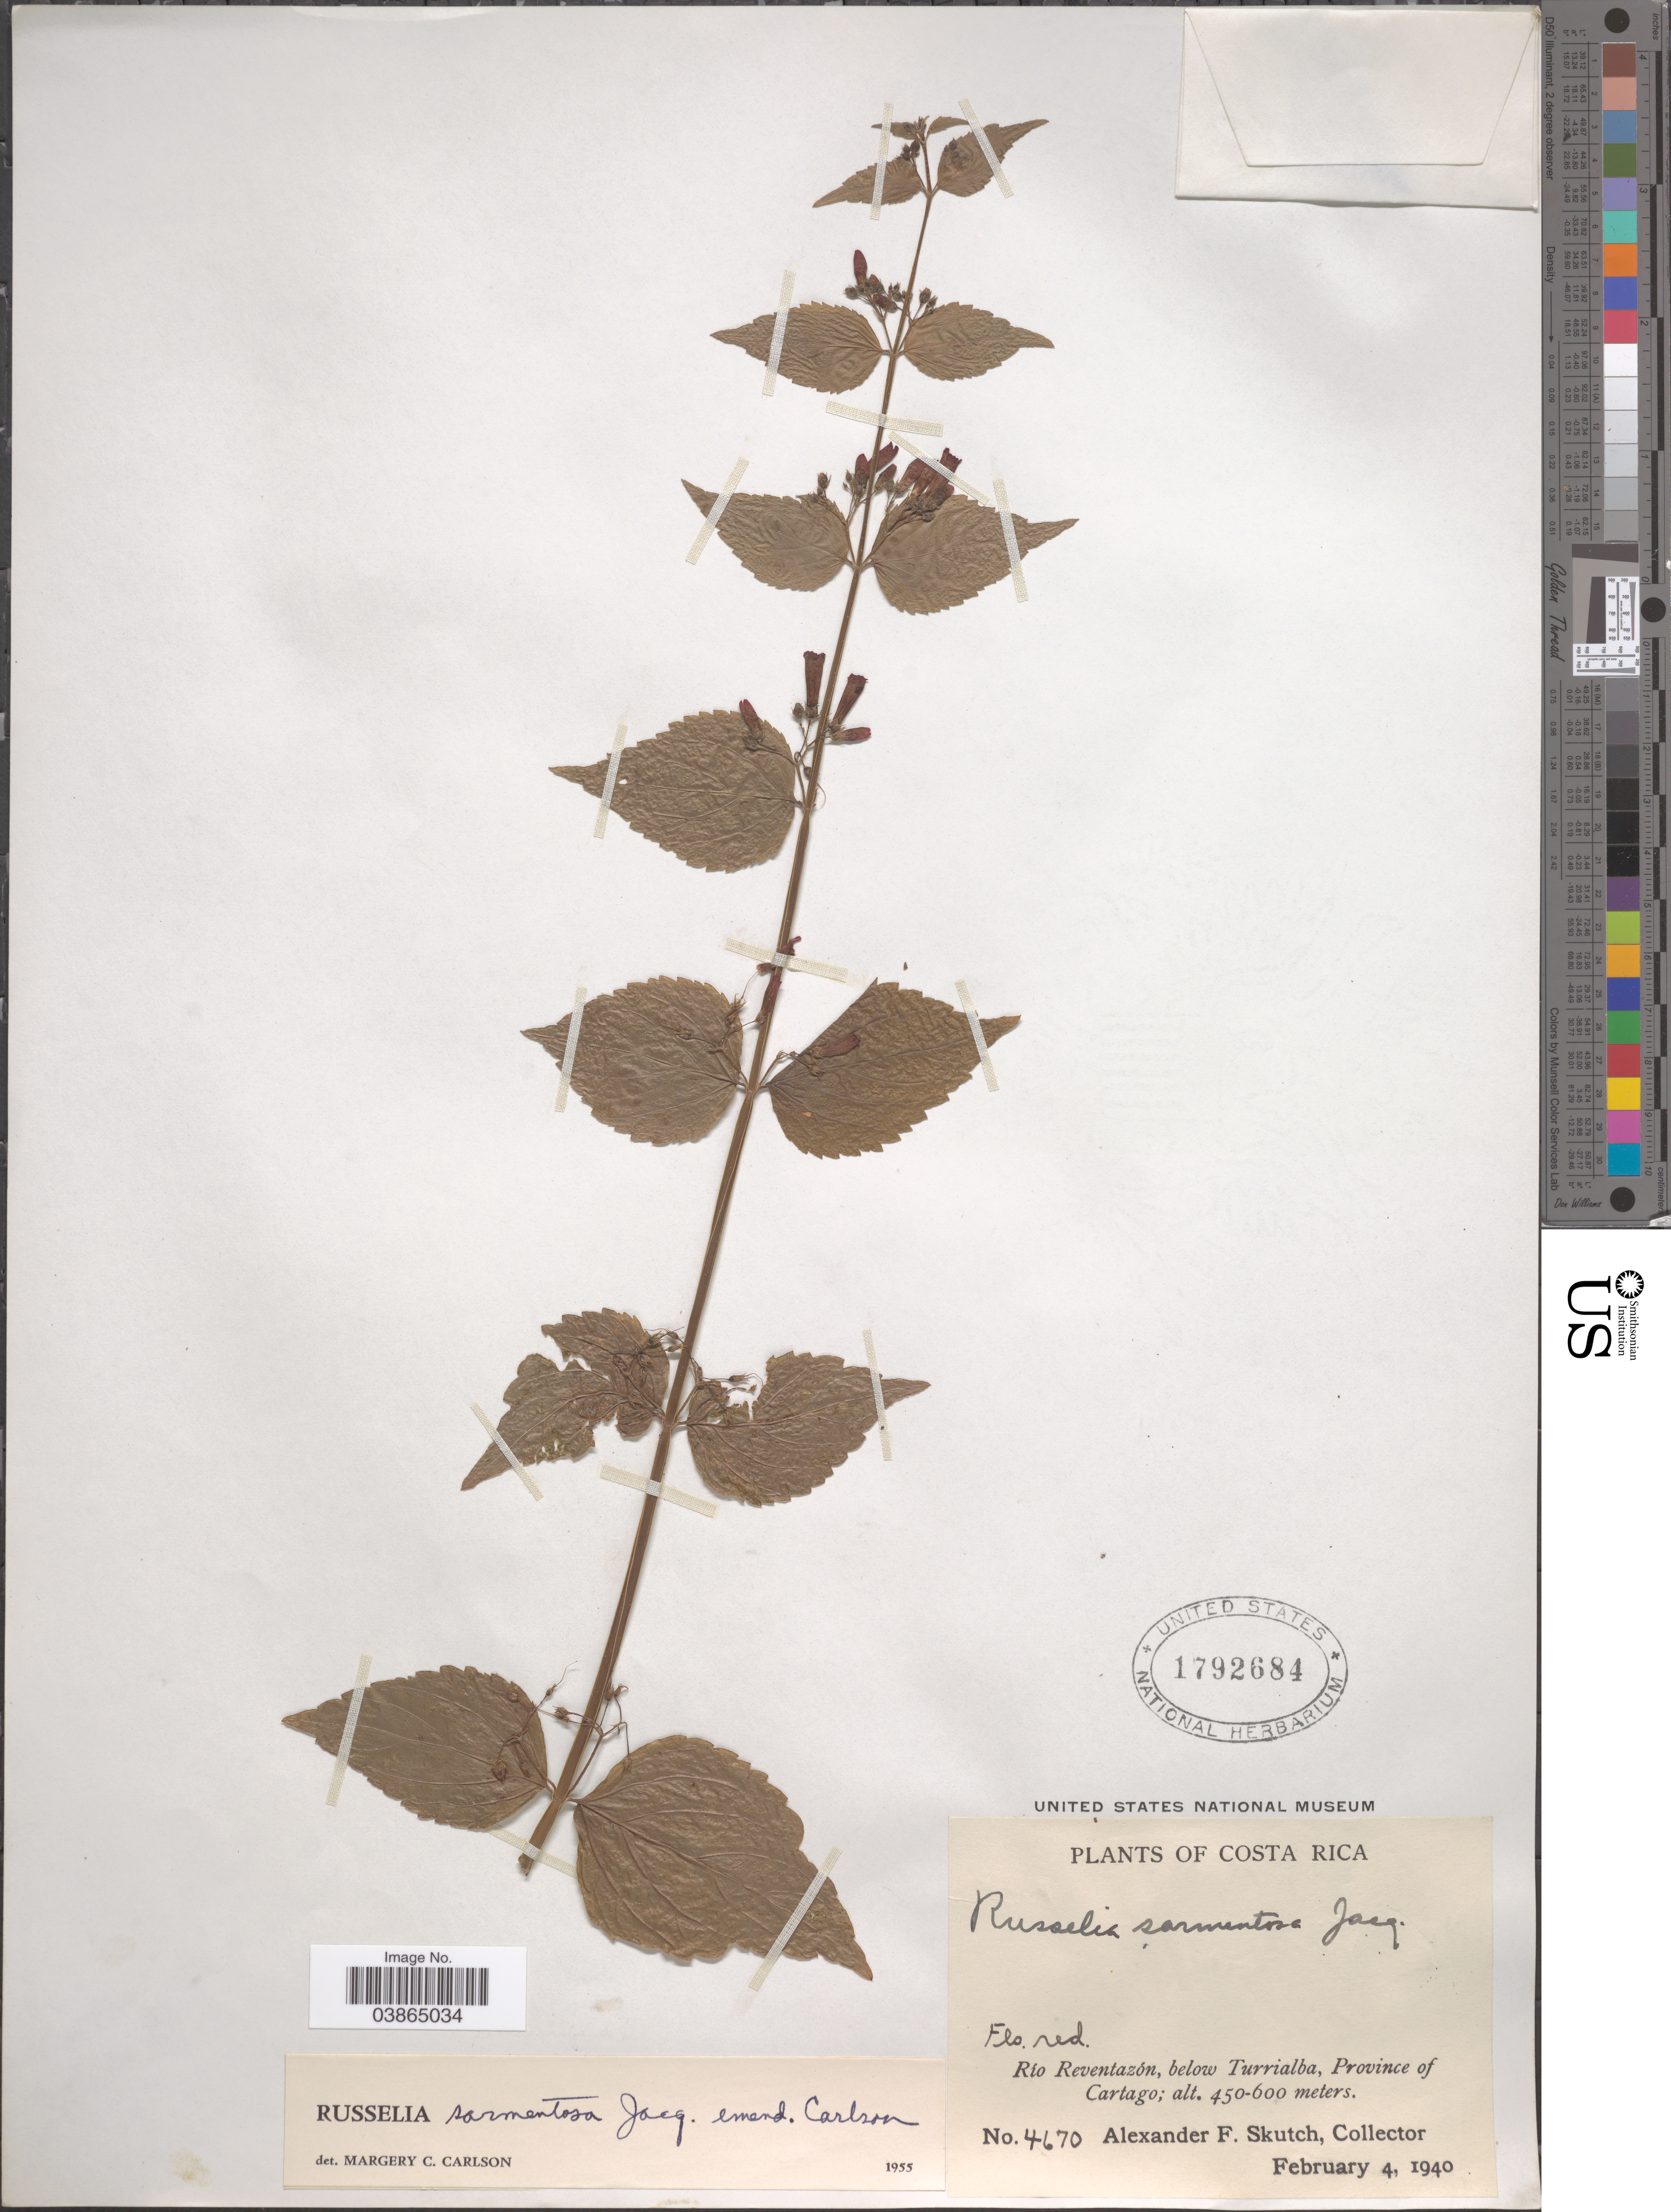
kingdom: Plantae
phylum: Tracheophyta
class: Magnoliopsida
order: Lamiales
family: Plantaginaceae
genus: Russelia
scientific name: Russelia sarmentosa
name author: Jacq.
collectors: A. F. Skutch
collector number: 4670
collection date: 1940-02-04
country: Costa Rica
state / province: Cartago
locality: Río Reventazón, below Turrialba.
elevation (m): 450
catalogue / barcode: US 1792684